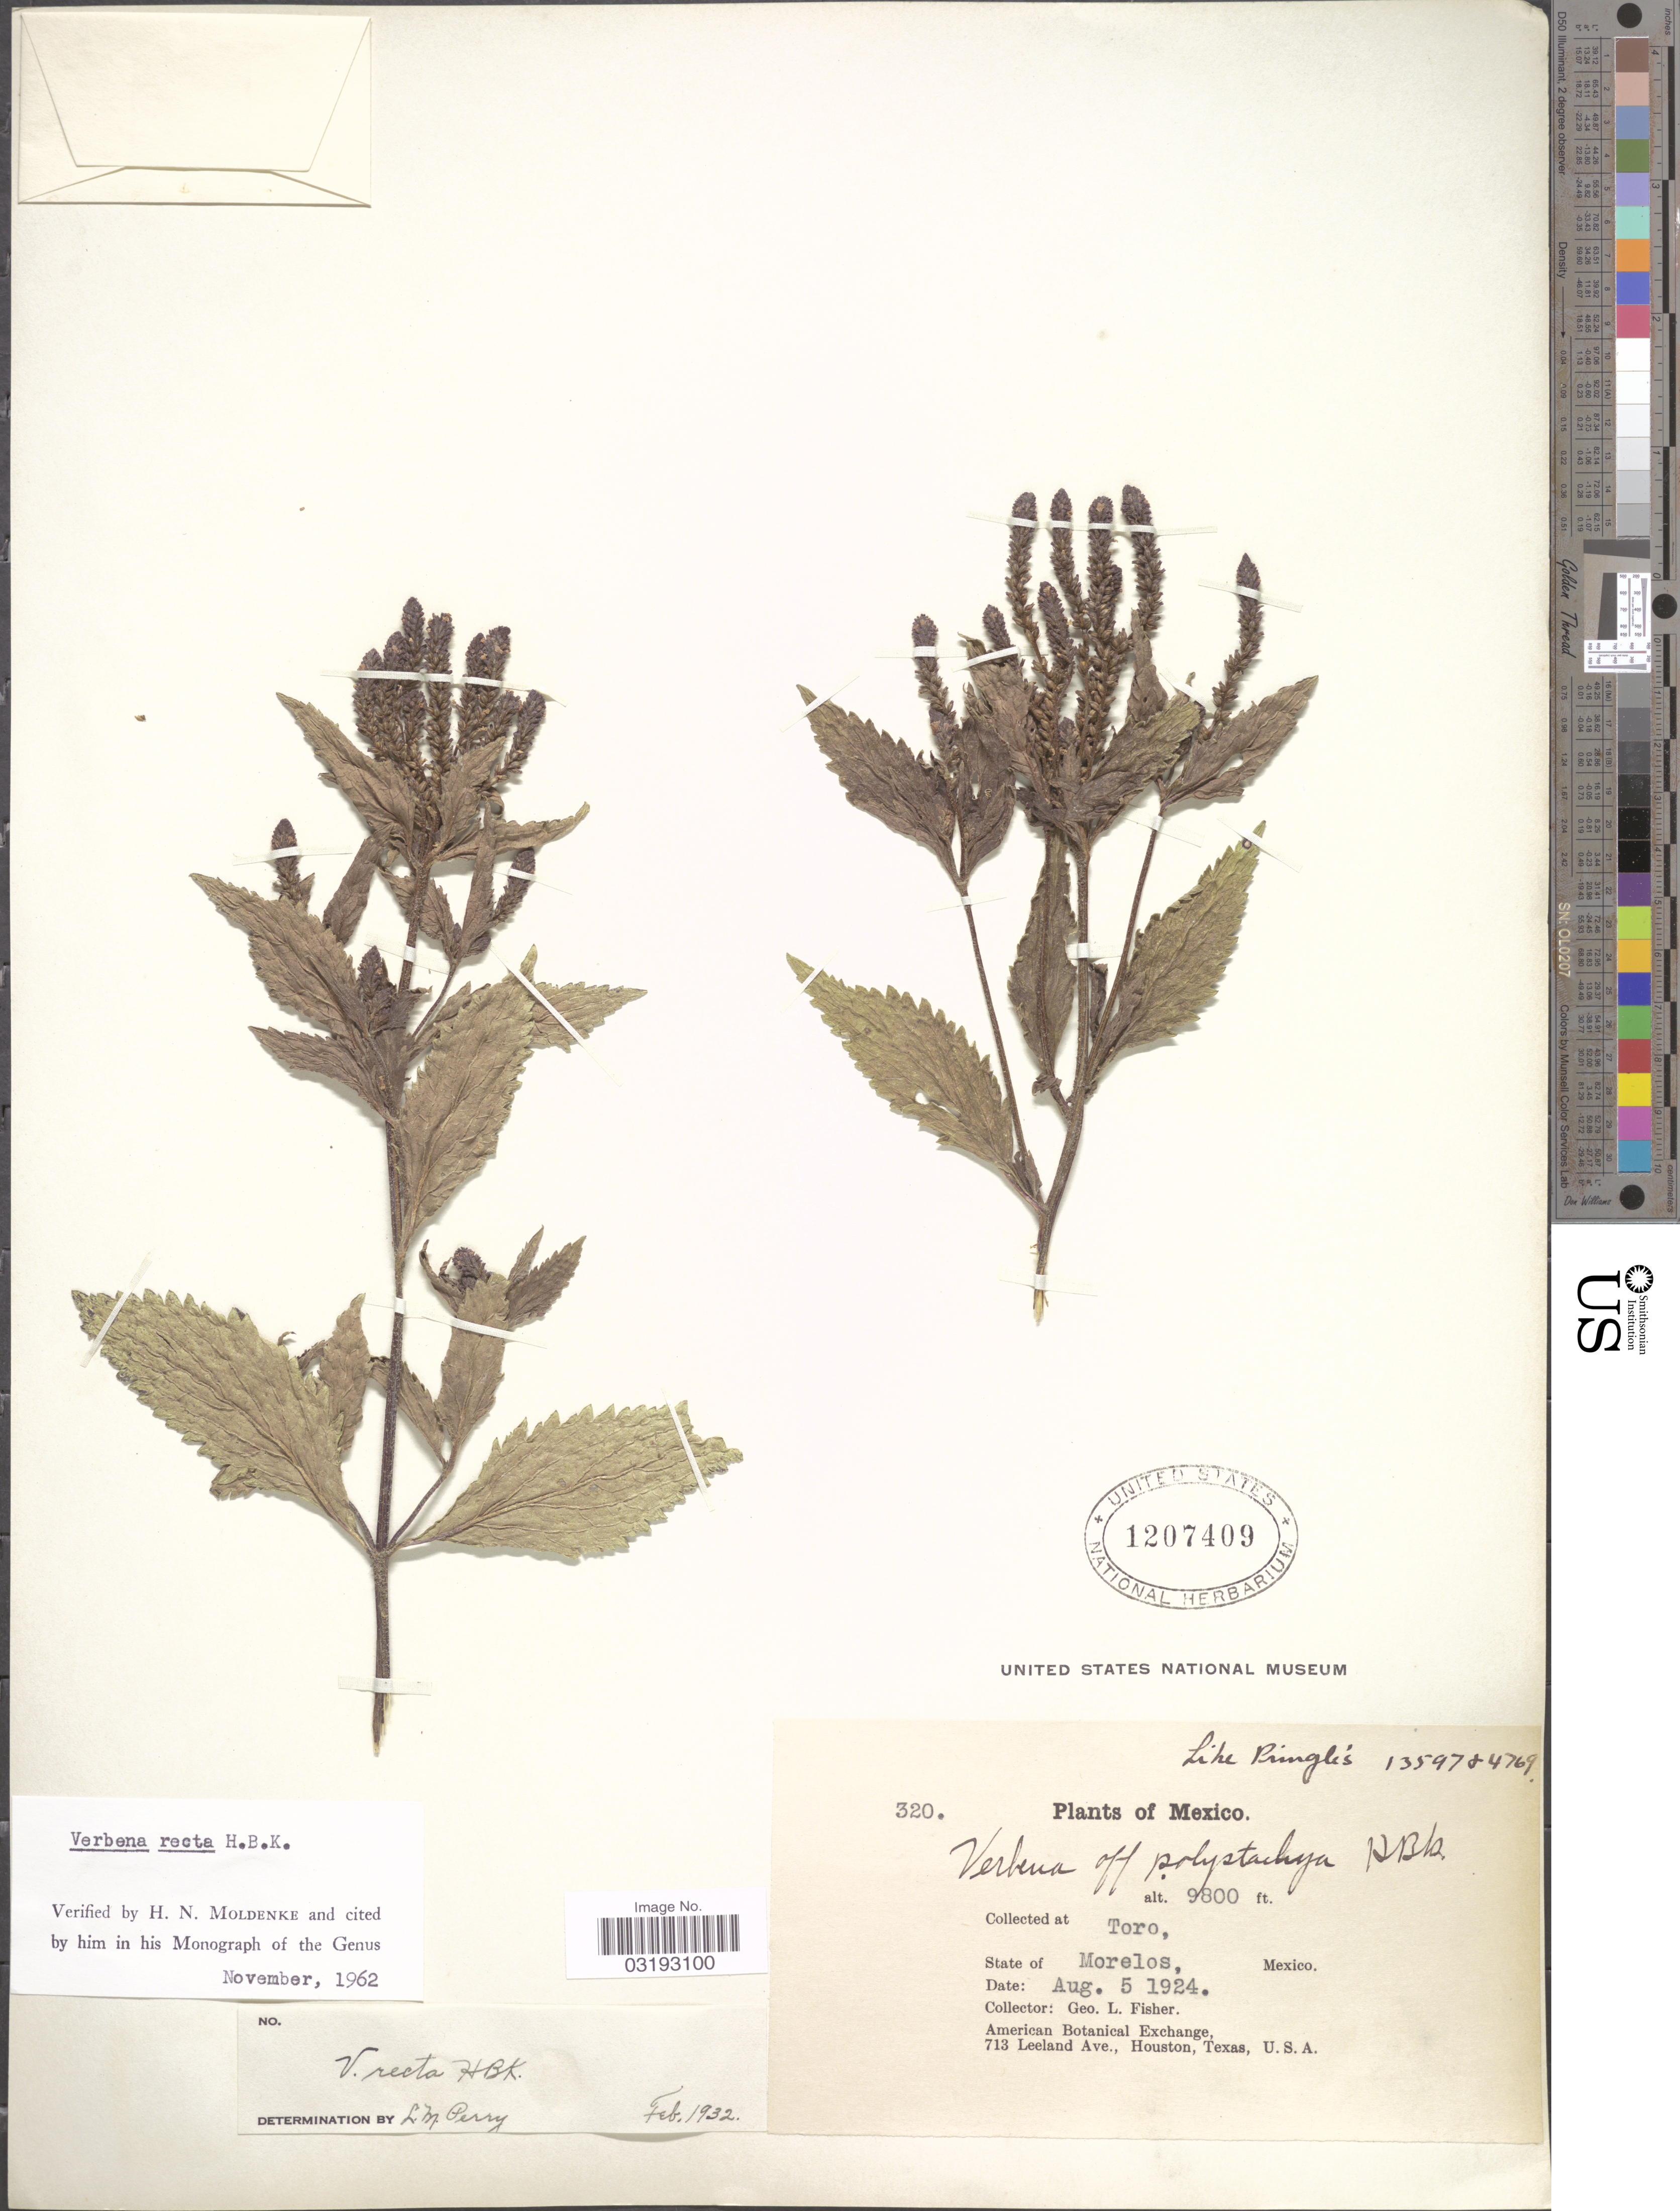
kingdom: Plantae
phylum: Tracheophyta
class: Magnoliopsida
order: Lamiales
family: Verbenaceae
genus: Verbena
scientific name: Verbena recta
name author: Kunth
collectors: G. L. Fisher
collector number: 320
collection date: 1924-08-05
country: Mexico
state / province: Morelos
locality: Toro.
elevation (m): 2987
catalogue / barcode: US 1207409